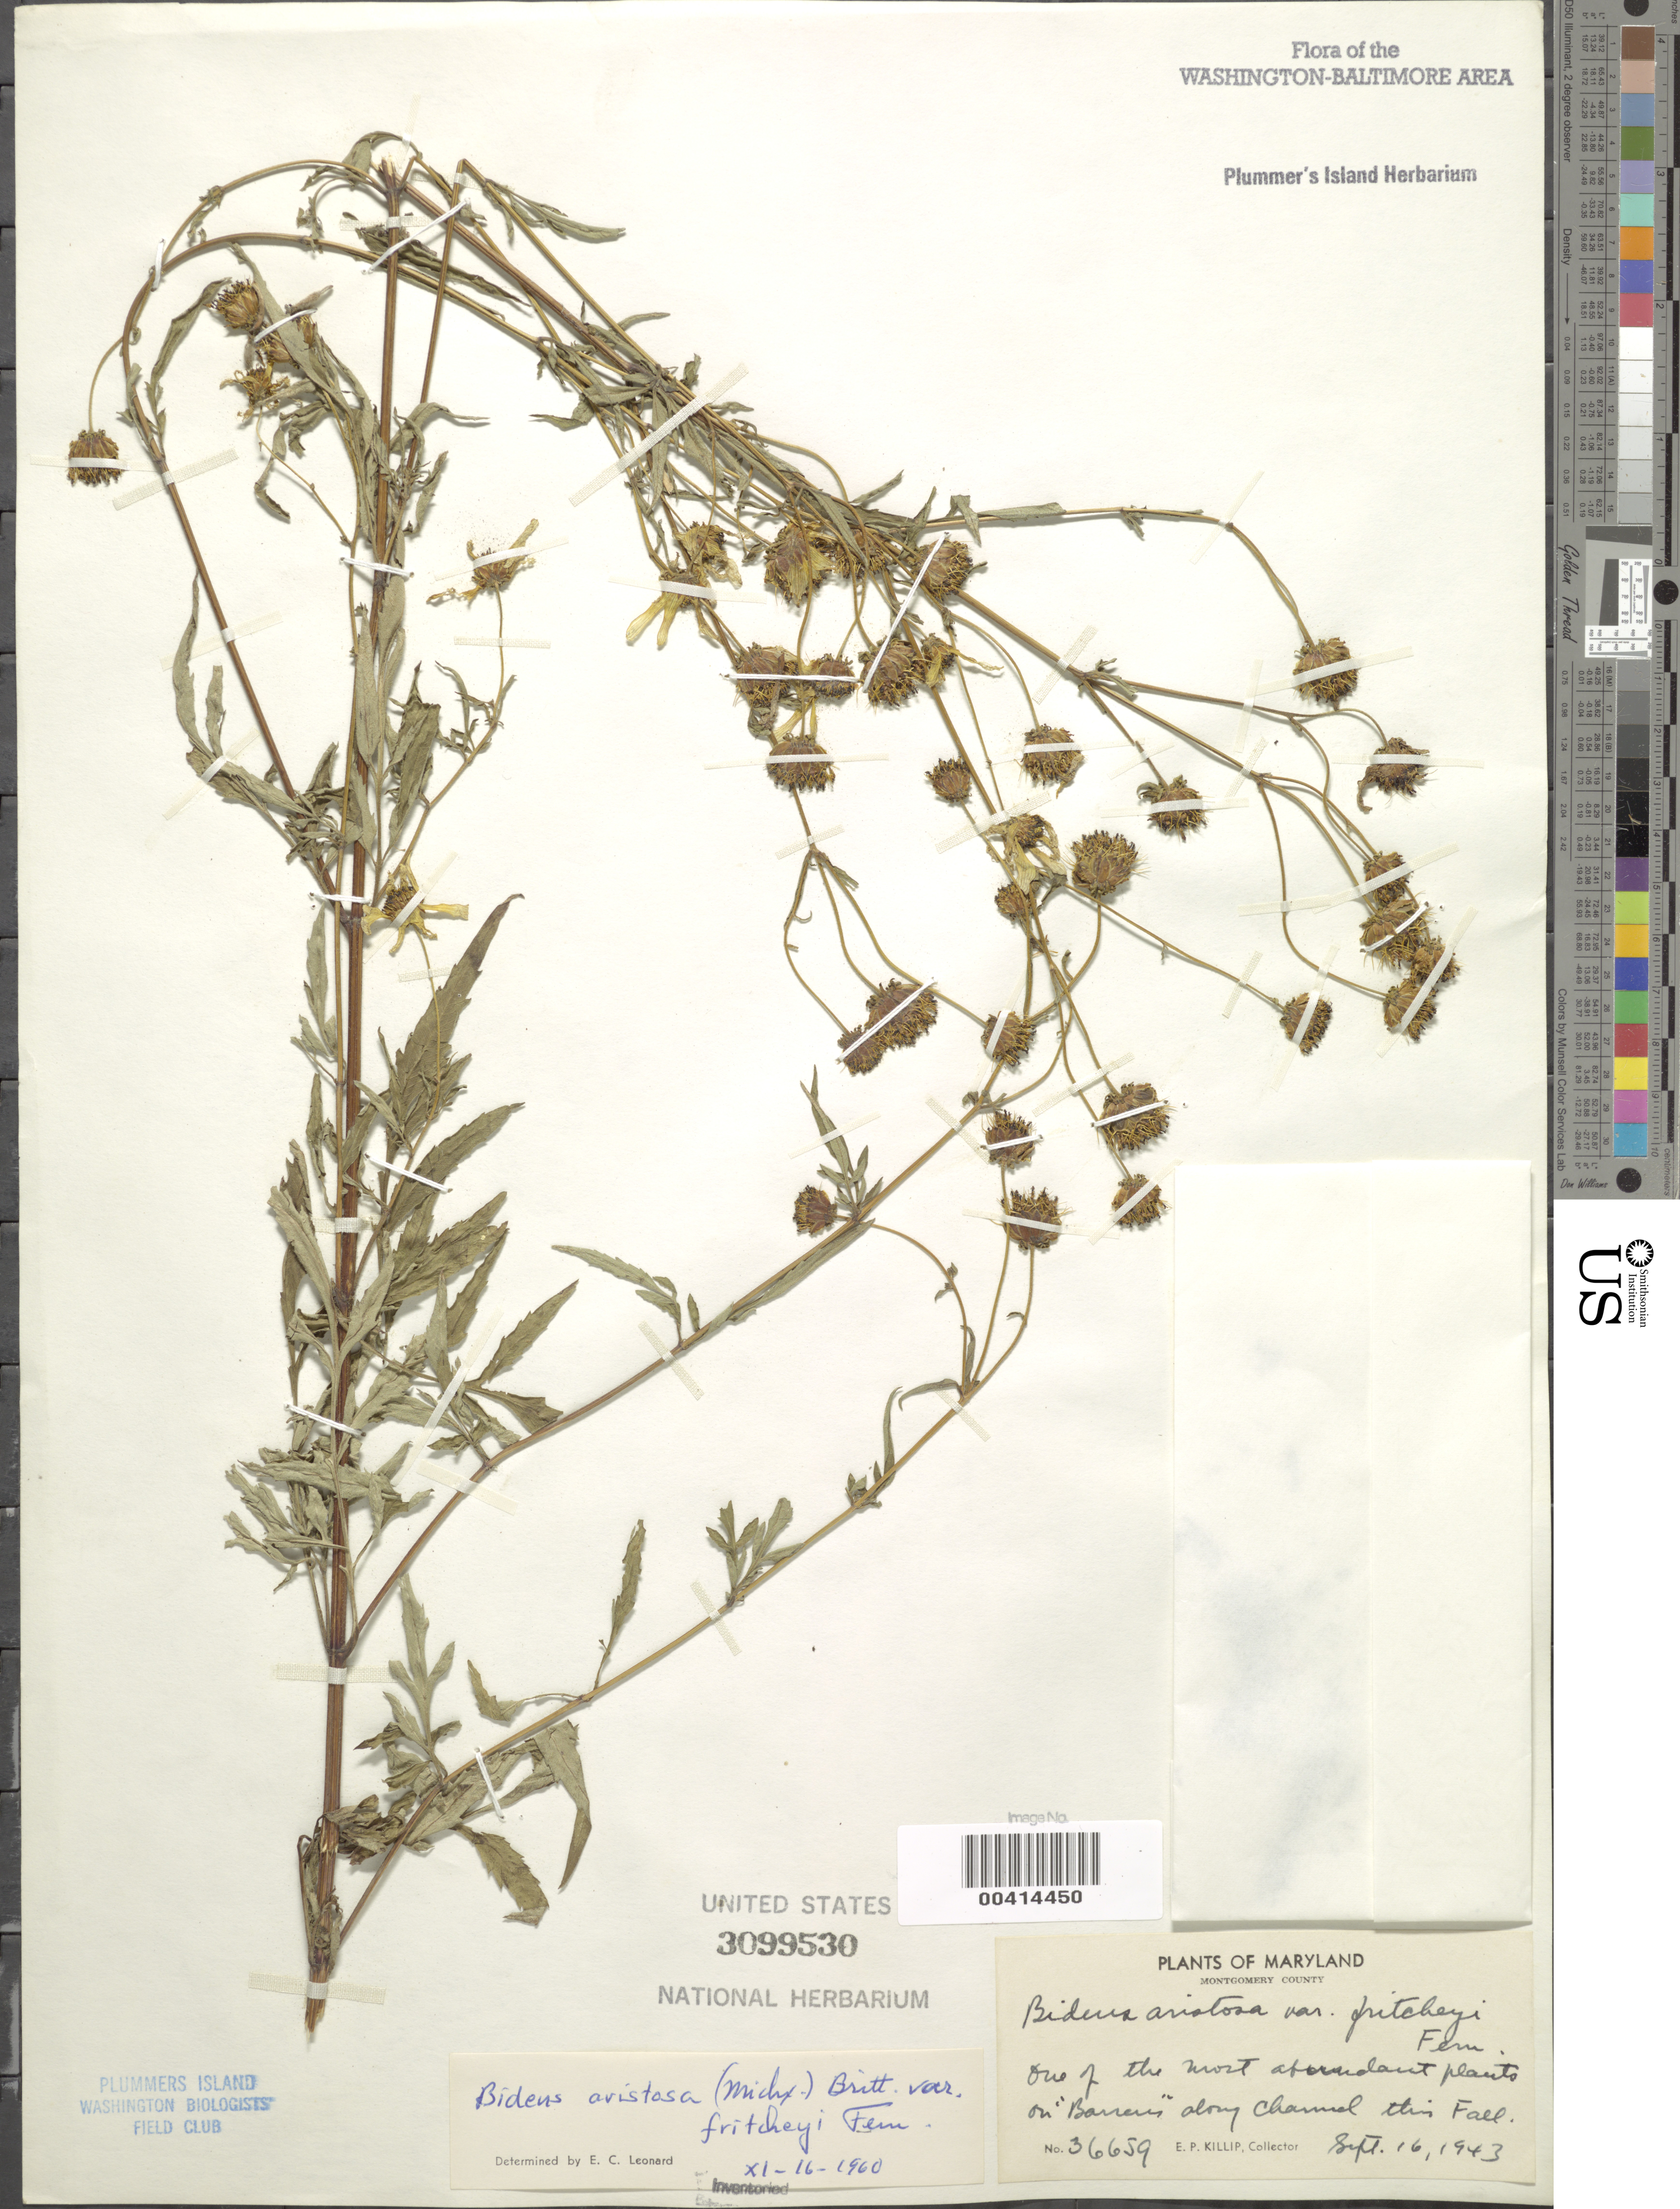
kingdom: Plantae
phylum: Tracheophyta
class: Magnoliopsida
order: Asterales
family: Asteraceae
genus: Bidens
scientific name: Bidens aristosa var. fritcheyi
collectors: E. P. Killip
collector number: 36659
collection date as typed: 16 Sep 1943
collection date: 1943-09-16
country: United States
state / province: Maryland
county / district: Montgomery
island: Plummers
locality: Plummer's Island; "barrens" along channel C. & O. Canal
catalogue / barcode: US 3099530